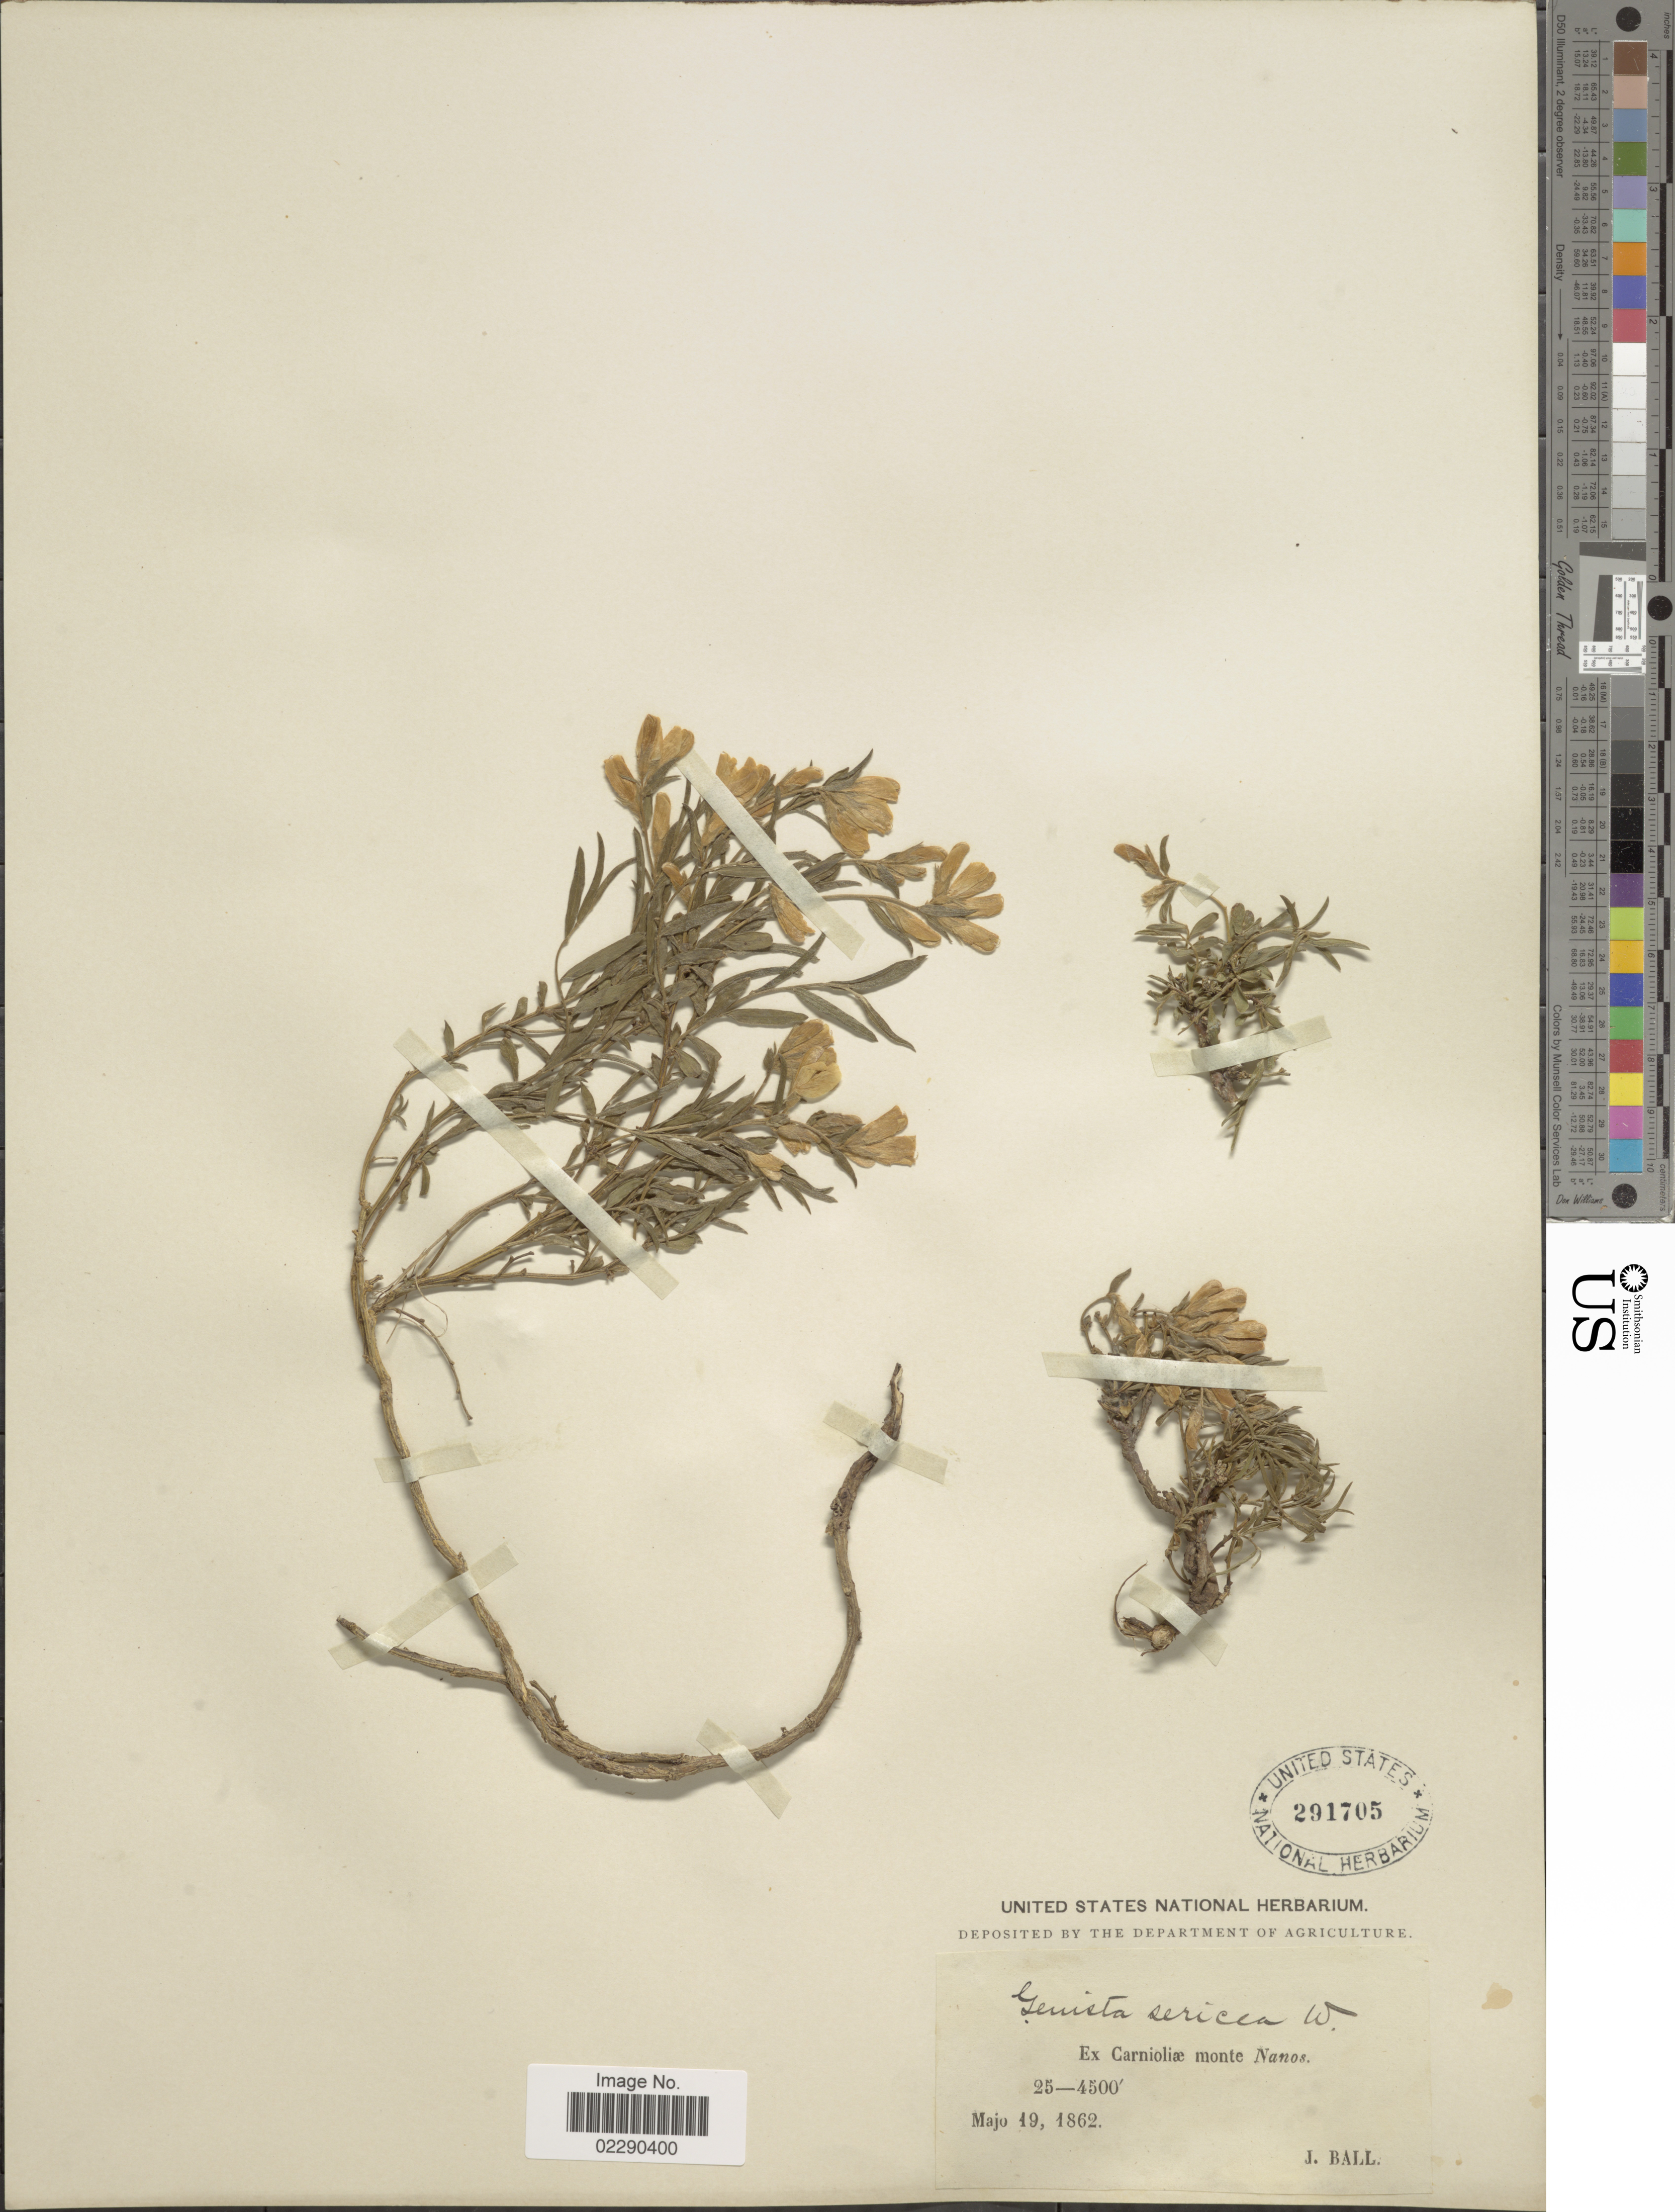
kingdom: Plantae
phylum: Tracheophyta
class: Magnoliopsida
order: Fabales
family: Fabaceae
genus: Genista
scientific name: Genista sericea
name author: Wulfen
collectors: J. Ball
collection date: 1862-05-19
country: Slovenia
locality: Carnioliae monte Nanos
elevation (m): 762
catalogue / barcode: US 291705